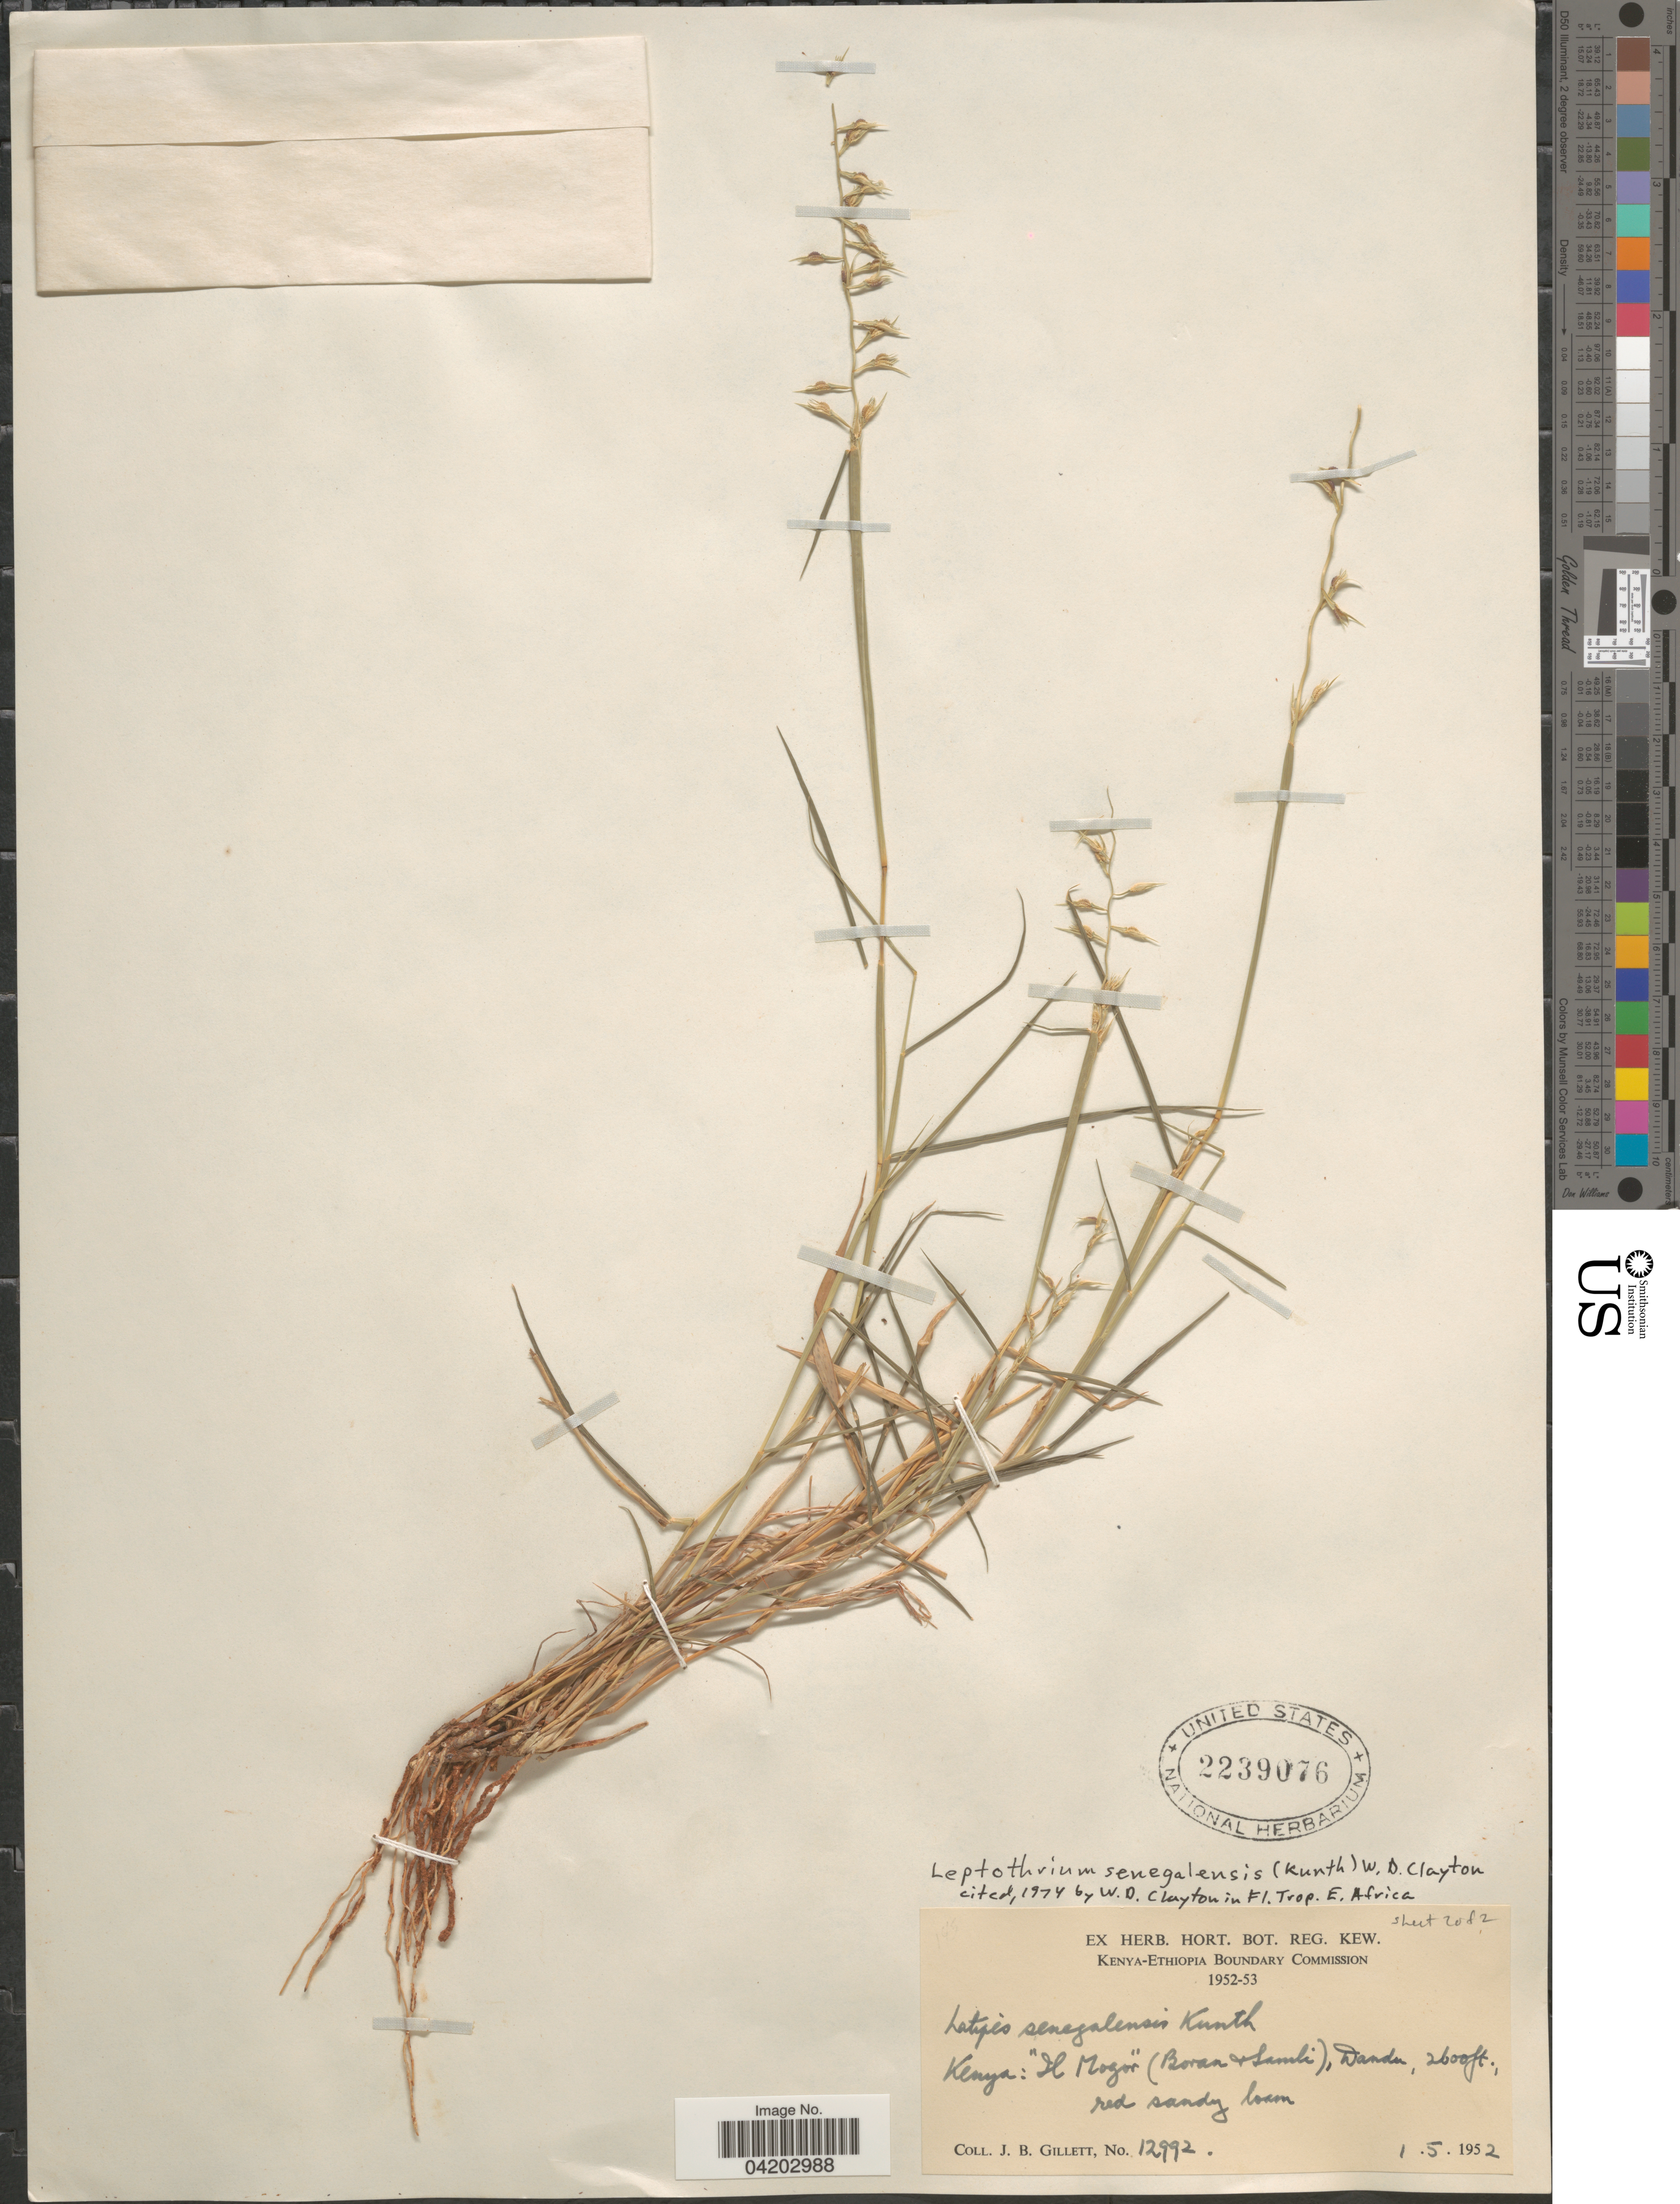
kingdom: Plantae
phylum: Tracheophyta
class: Liliopsida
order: Poales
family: Poaceae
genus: Leptothrium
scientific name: Leptothrium senegalense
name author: (Kunth) Clayton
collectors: J. B. Gillett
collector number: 12992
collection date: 1952-05-01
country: Kenya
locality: Il Mogor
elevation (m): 792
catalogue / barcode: US 2239076